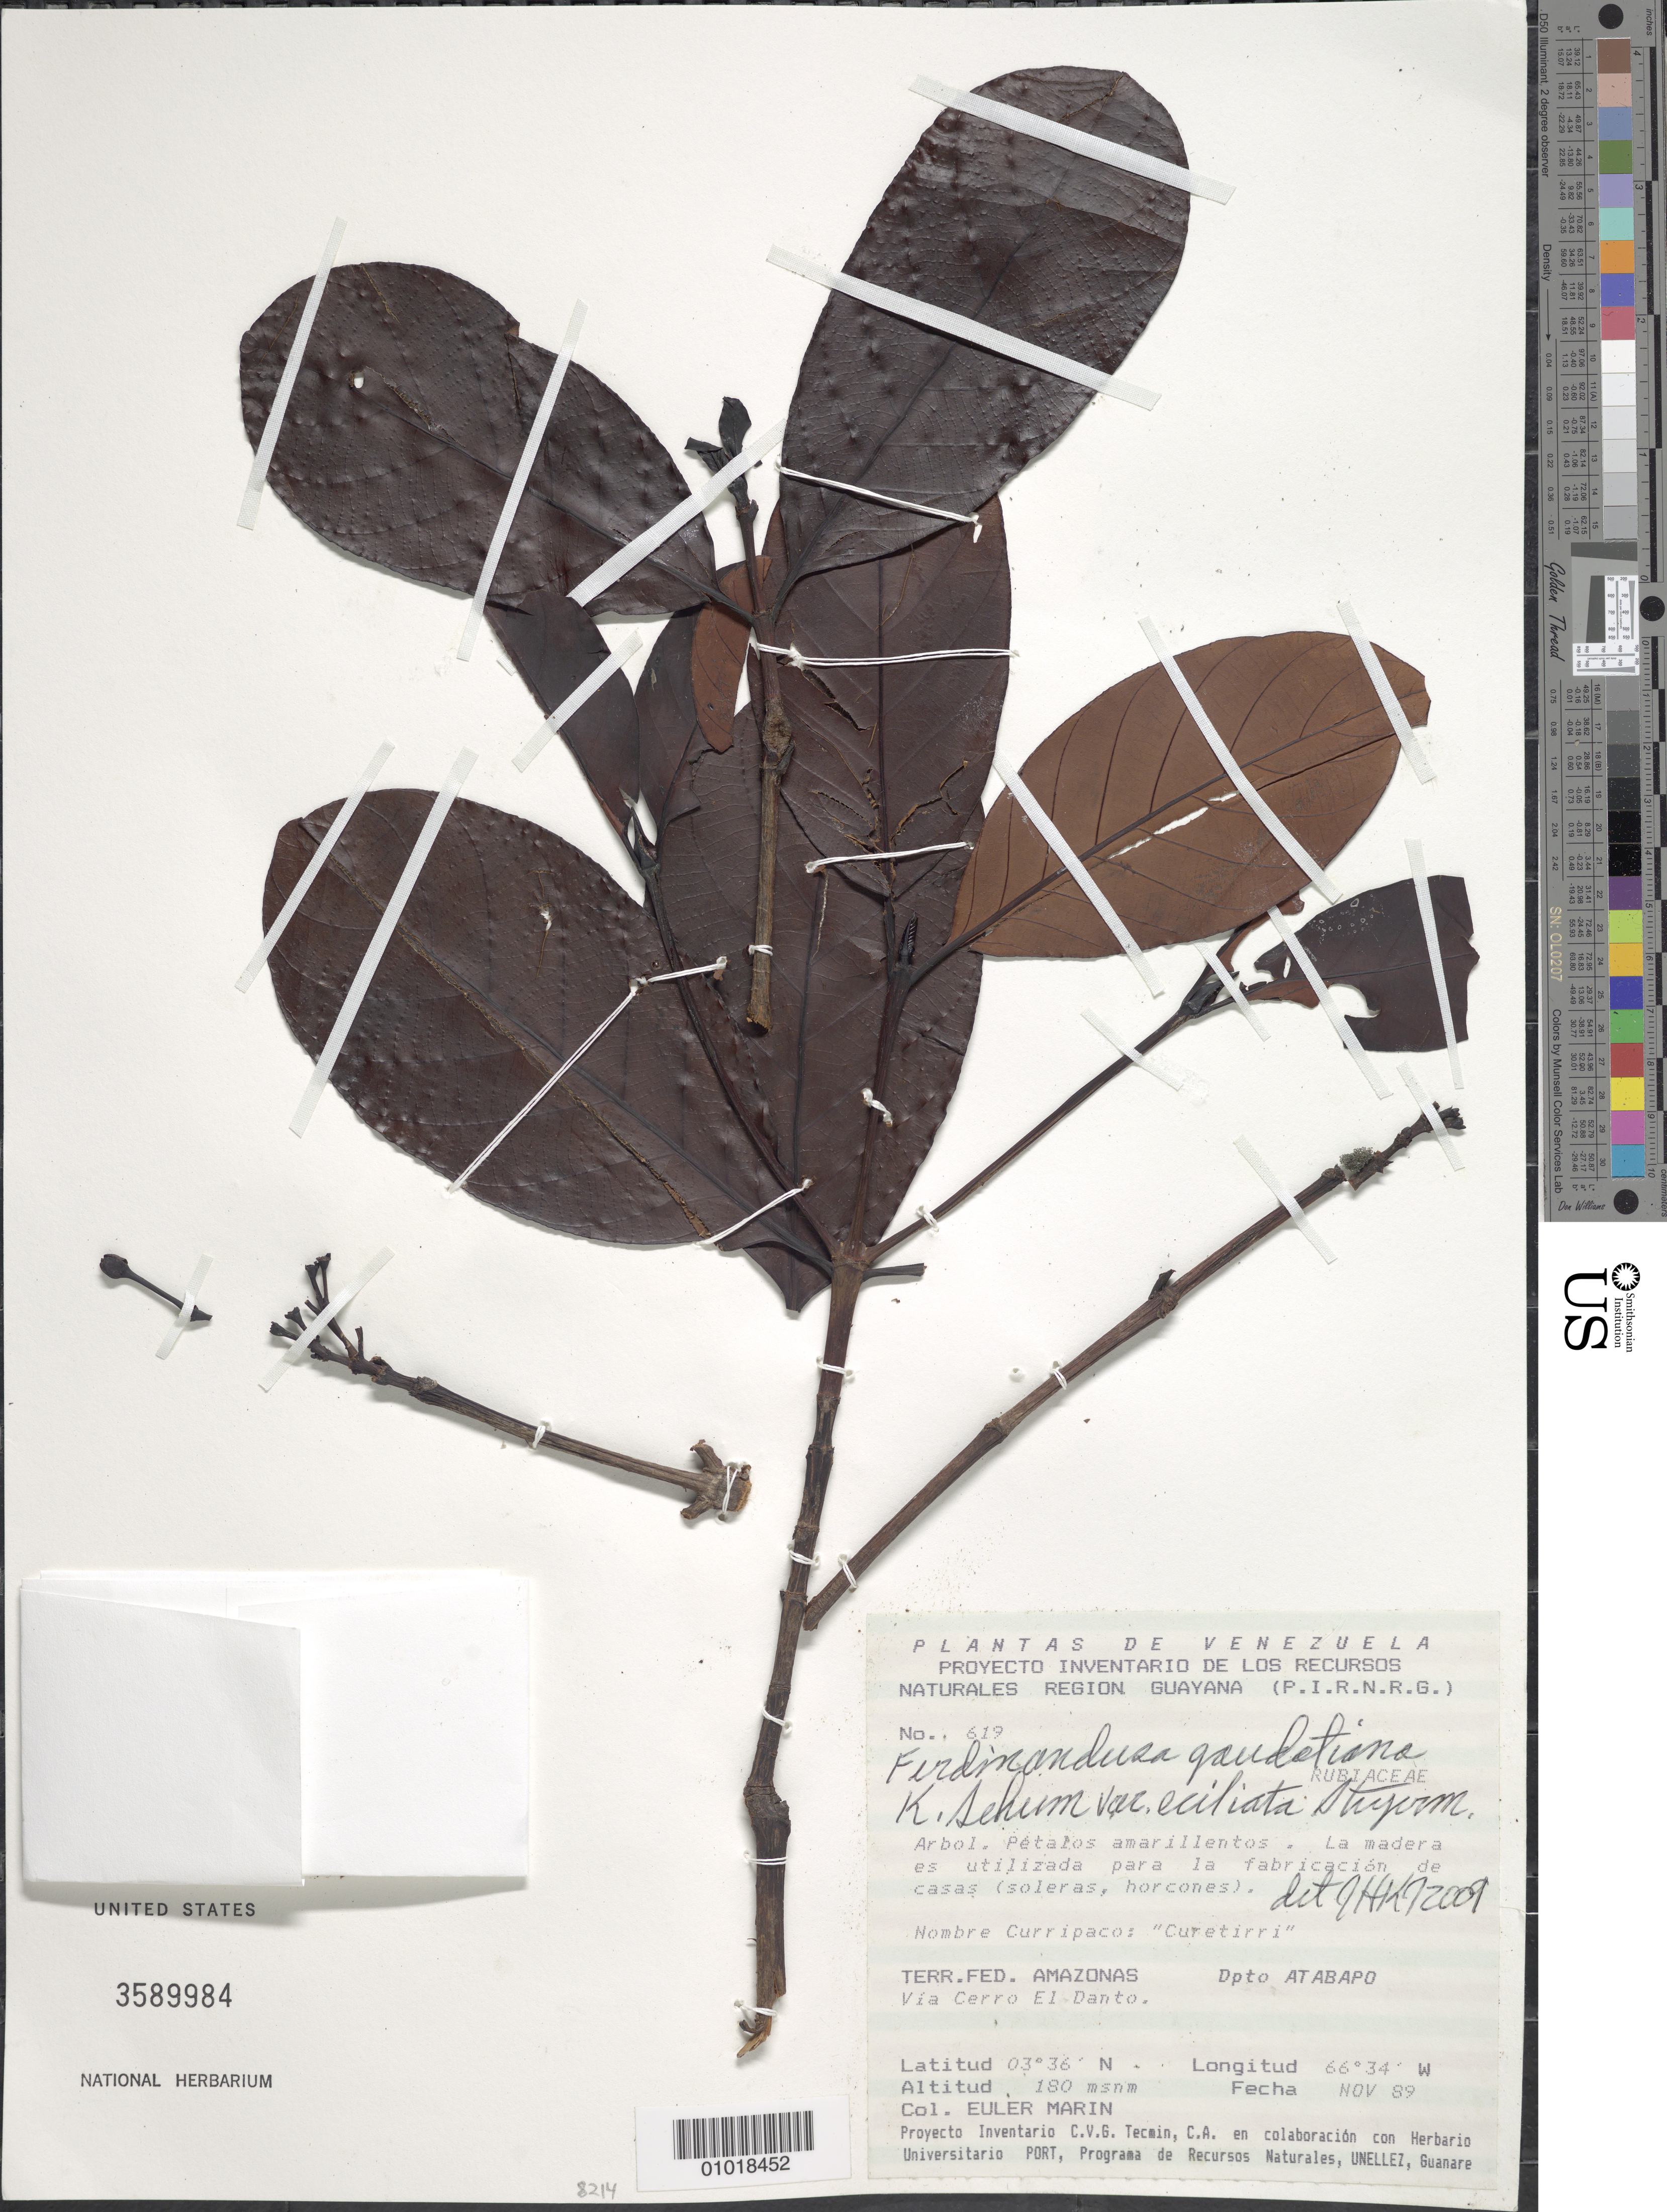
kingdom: Plantae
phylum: Tracheophyta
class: Magnoliopsida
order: Gentianales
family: Rubiaceae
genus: Ferdinandusa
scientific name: Ferdinandusa goudotiana var. eciliata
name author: Steyerm.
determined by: Kirkbride, J. H.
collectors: E. Marin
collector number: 619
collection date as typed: Nov-89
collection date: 1989-11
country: Venezuela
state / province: Amazonas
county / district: Atabapo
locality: Via Cerro El Danto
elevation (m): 180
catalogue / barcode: US 3589984